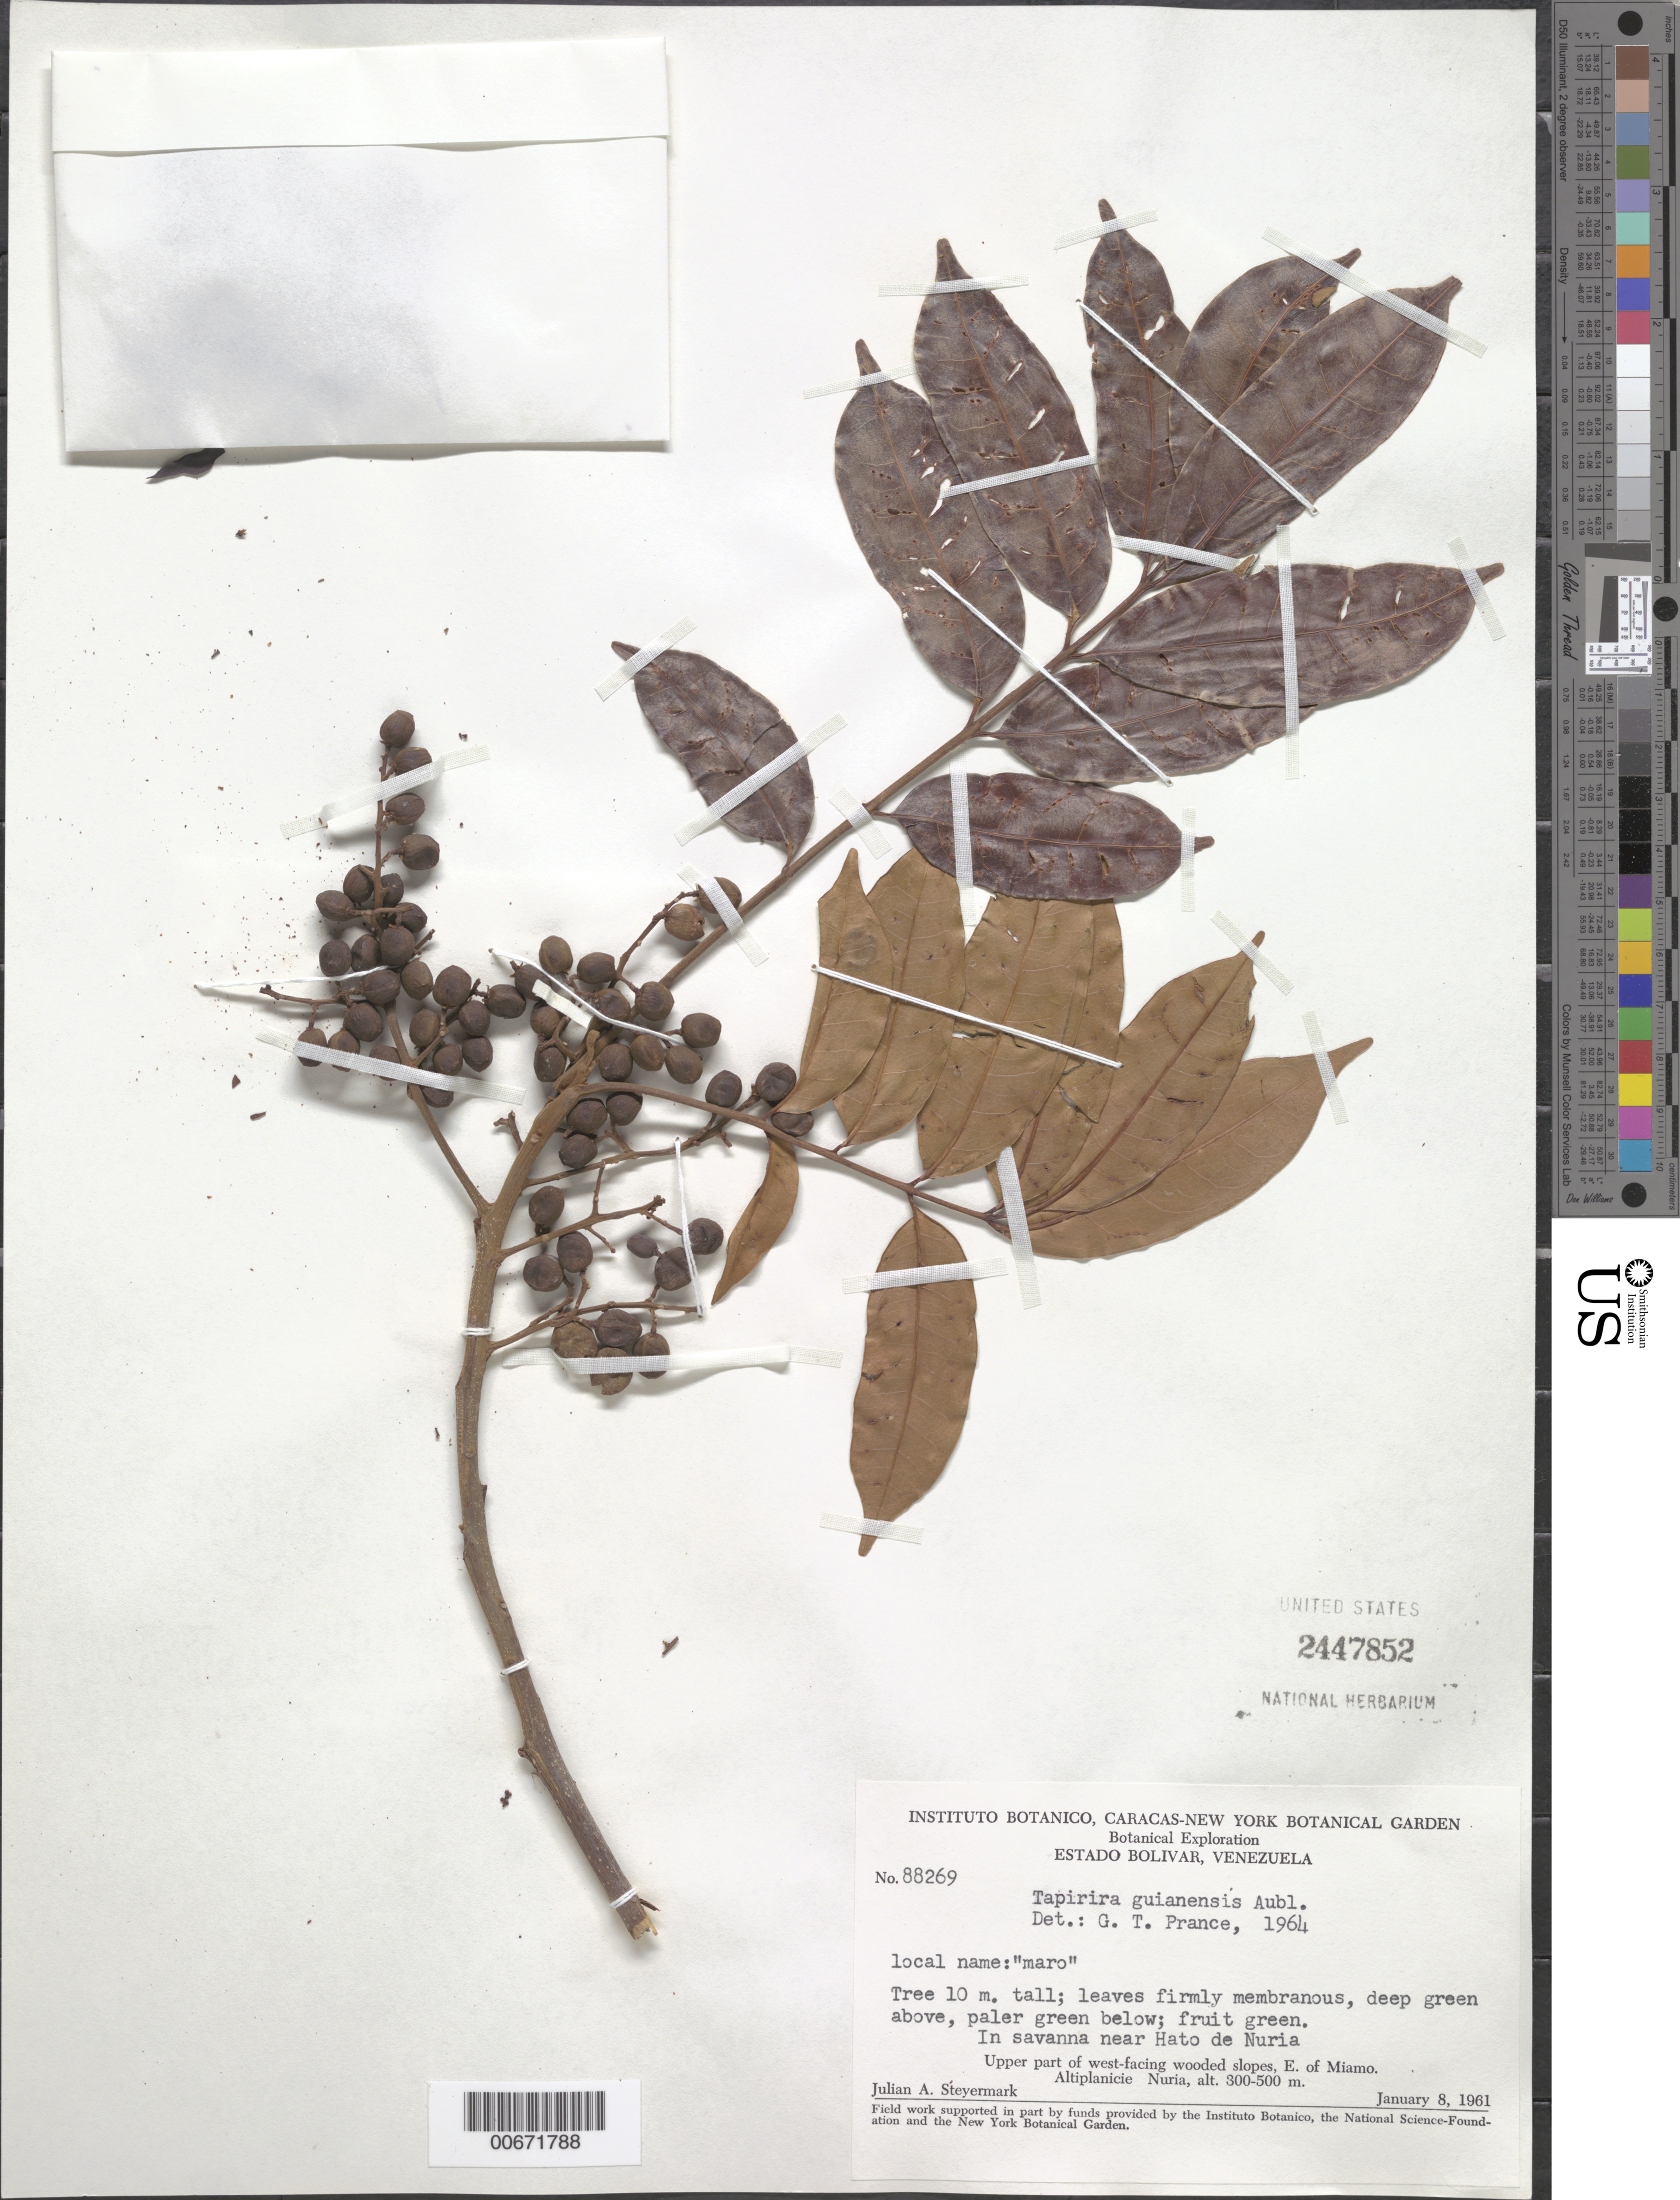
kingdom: Plantae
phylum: Tracheophyta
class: Magnoliopsida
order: Sapindales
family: Anacardiaceae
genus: Tapirira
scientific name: Tapirira guianensis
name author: Aubl.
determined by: Prance, G. T.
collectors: J. Steyermark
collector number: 88269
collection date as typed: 8-Jan-61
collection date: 1961-01-08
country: Venezuela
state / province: Bolívar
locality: Altiplanicie de Nuria, E of Miamo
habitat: Savanna near Hato de Nuria; in upper part of west-facing wooded slopes;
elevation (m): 300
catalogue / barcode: US 2447852